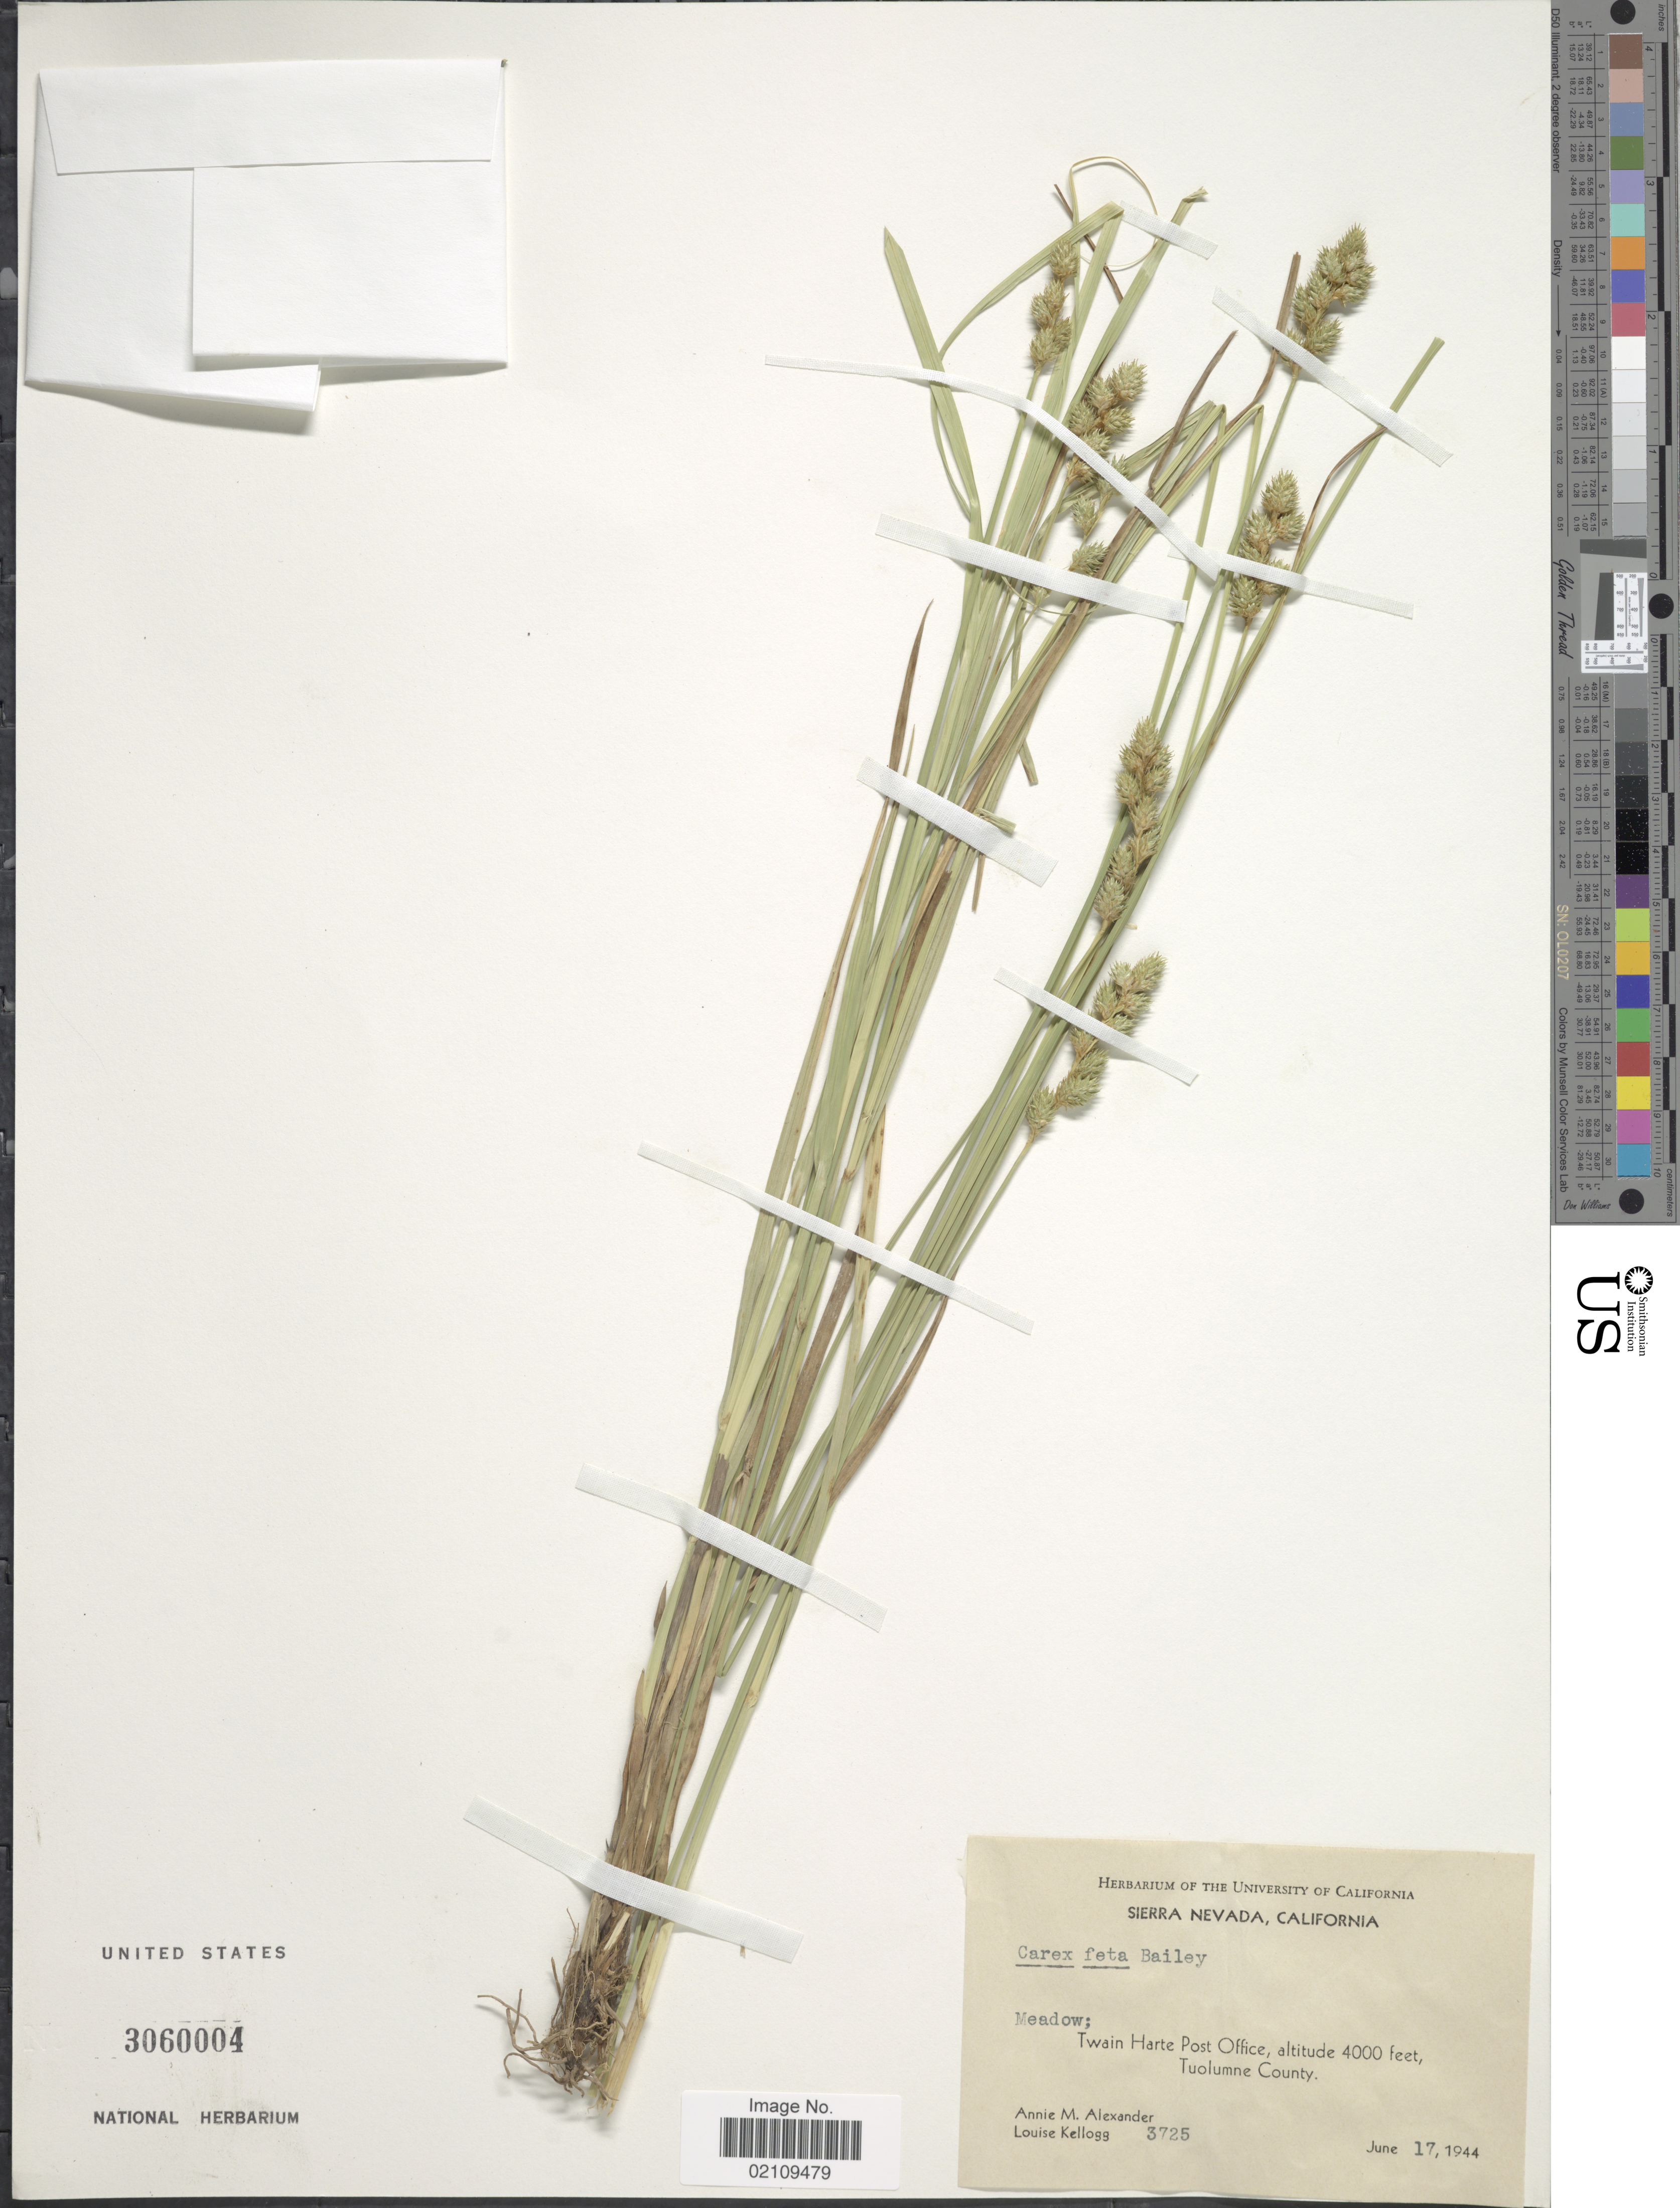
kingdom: Plantae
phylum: Tracheophyta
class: Liliopsida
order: Poales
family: Cyperaceae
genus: Carex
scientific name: Carex feta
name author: L.H. Bailey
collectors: A. M. Alexander & L. Kellogg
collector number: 3725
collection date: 1944-06-17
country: United States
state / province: California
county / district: Tuolumne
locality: Sierra Nevada, Meadow; Twain Harte Post Office, Tuolumne County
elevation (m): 1219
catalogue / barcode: US 3060004